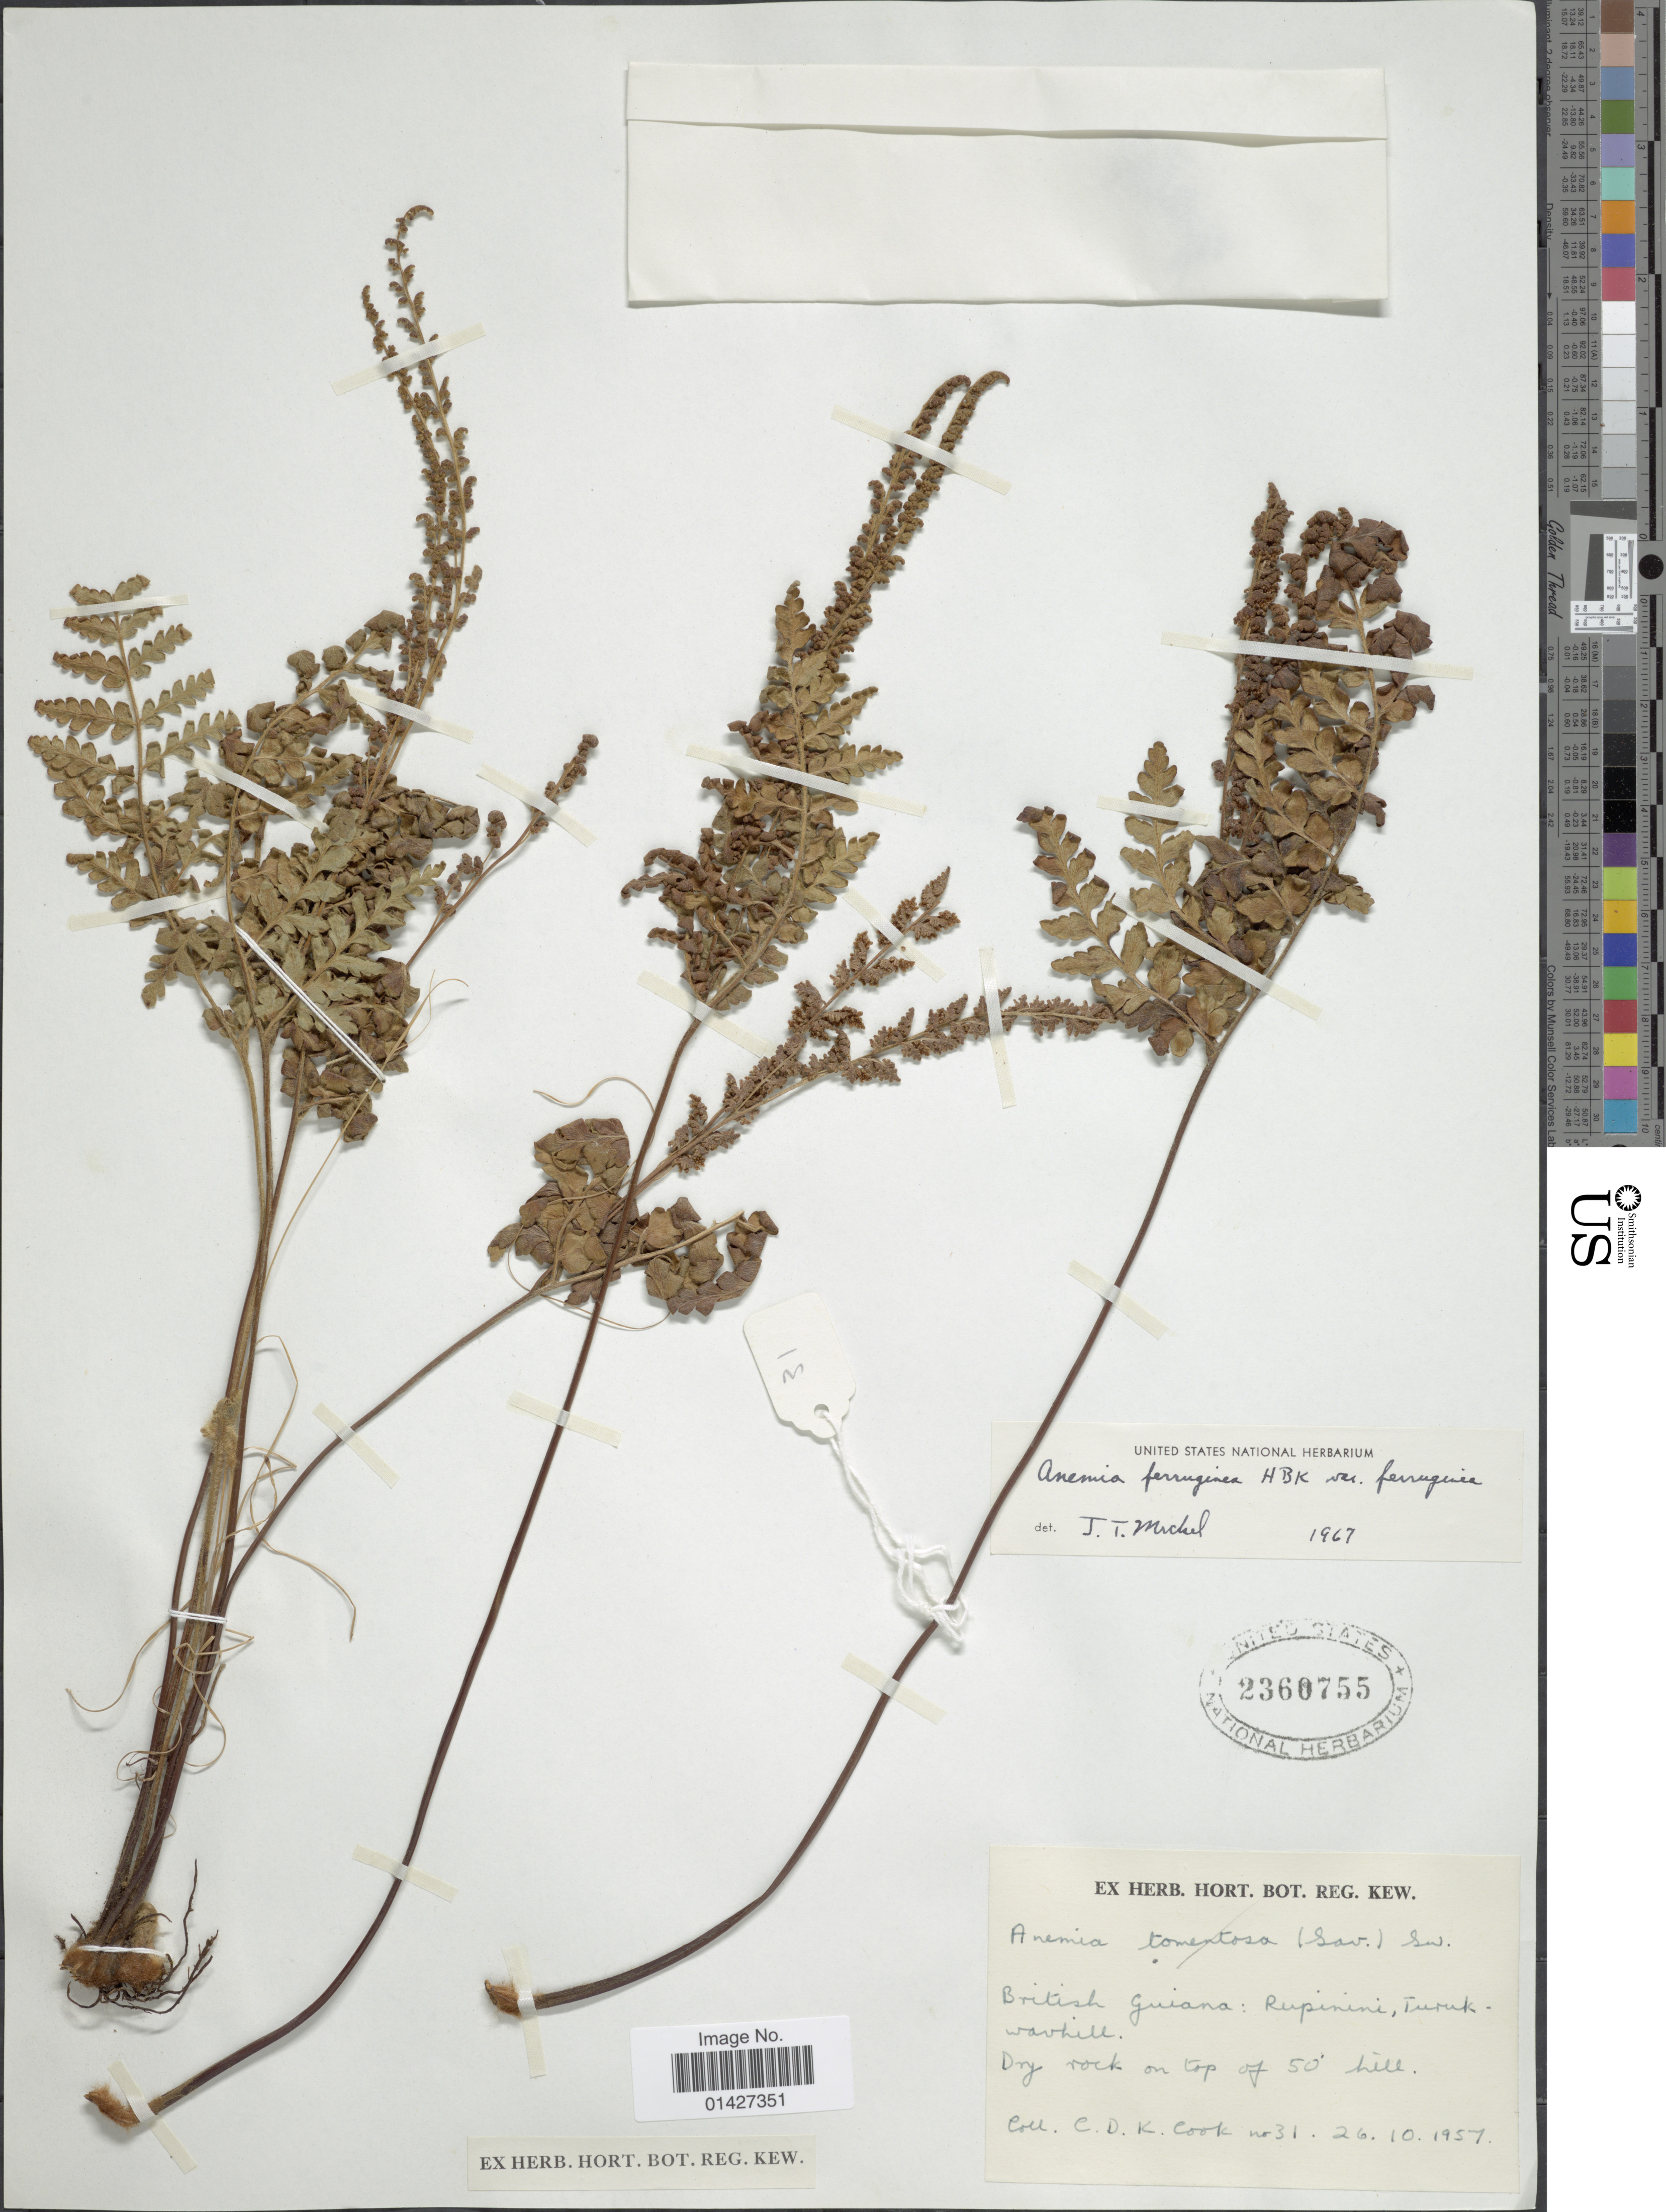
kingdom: Plantae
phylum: Tracheophyta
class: Polypodiopsida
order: Schizaeales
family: Anemiaceae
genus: Anemia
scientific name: Anemia ferruginea var. ferruginea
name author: Kunth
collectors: C. D. K. Cook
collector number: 31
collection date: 1957-10-26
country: Guyana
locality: British Guiana: Rupinini, Turuk- wavhill. [interpreted]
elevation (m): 15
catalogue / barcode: US 2360755